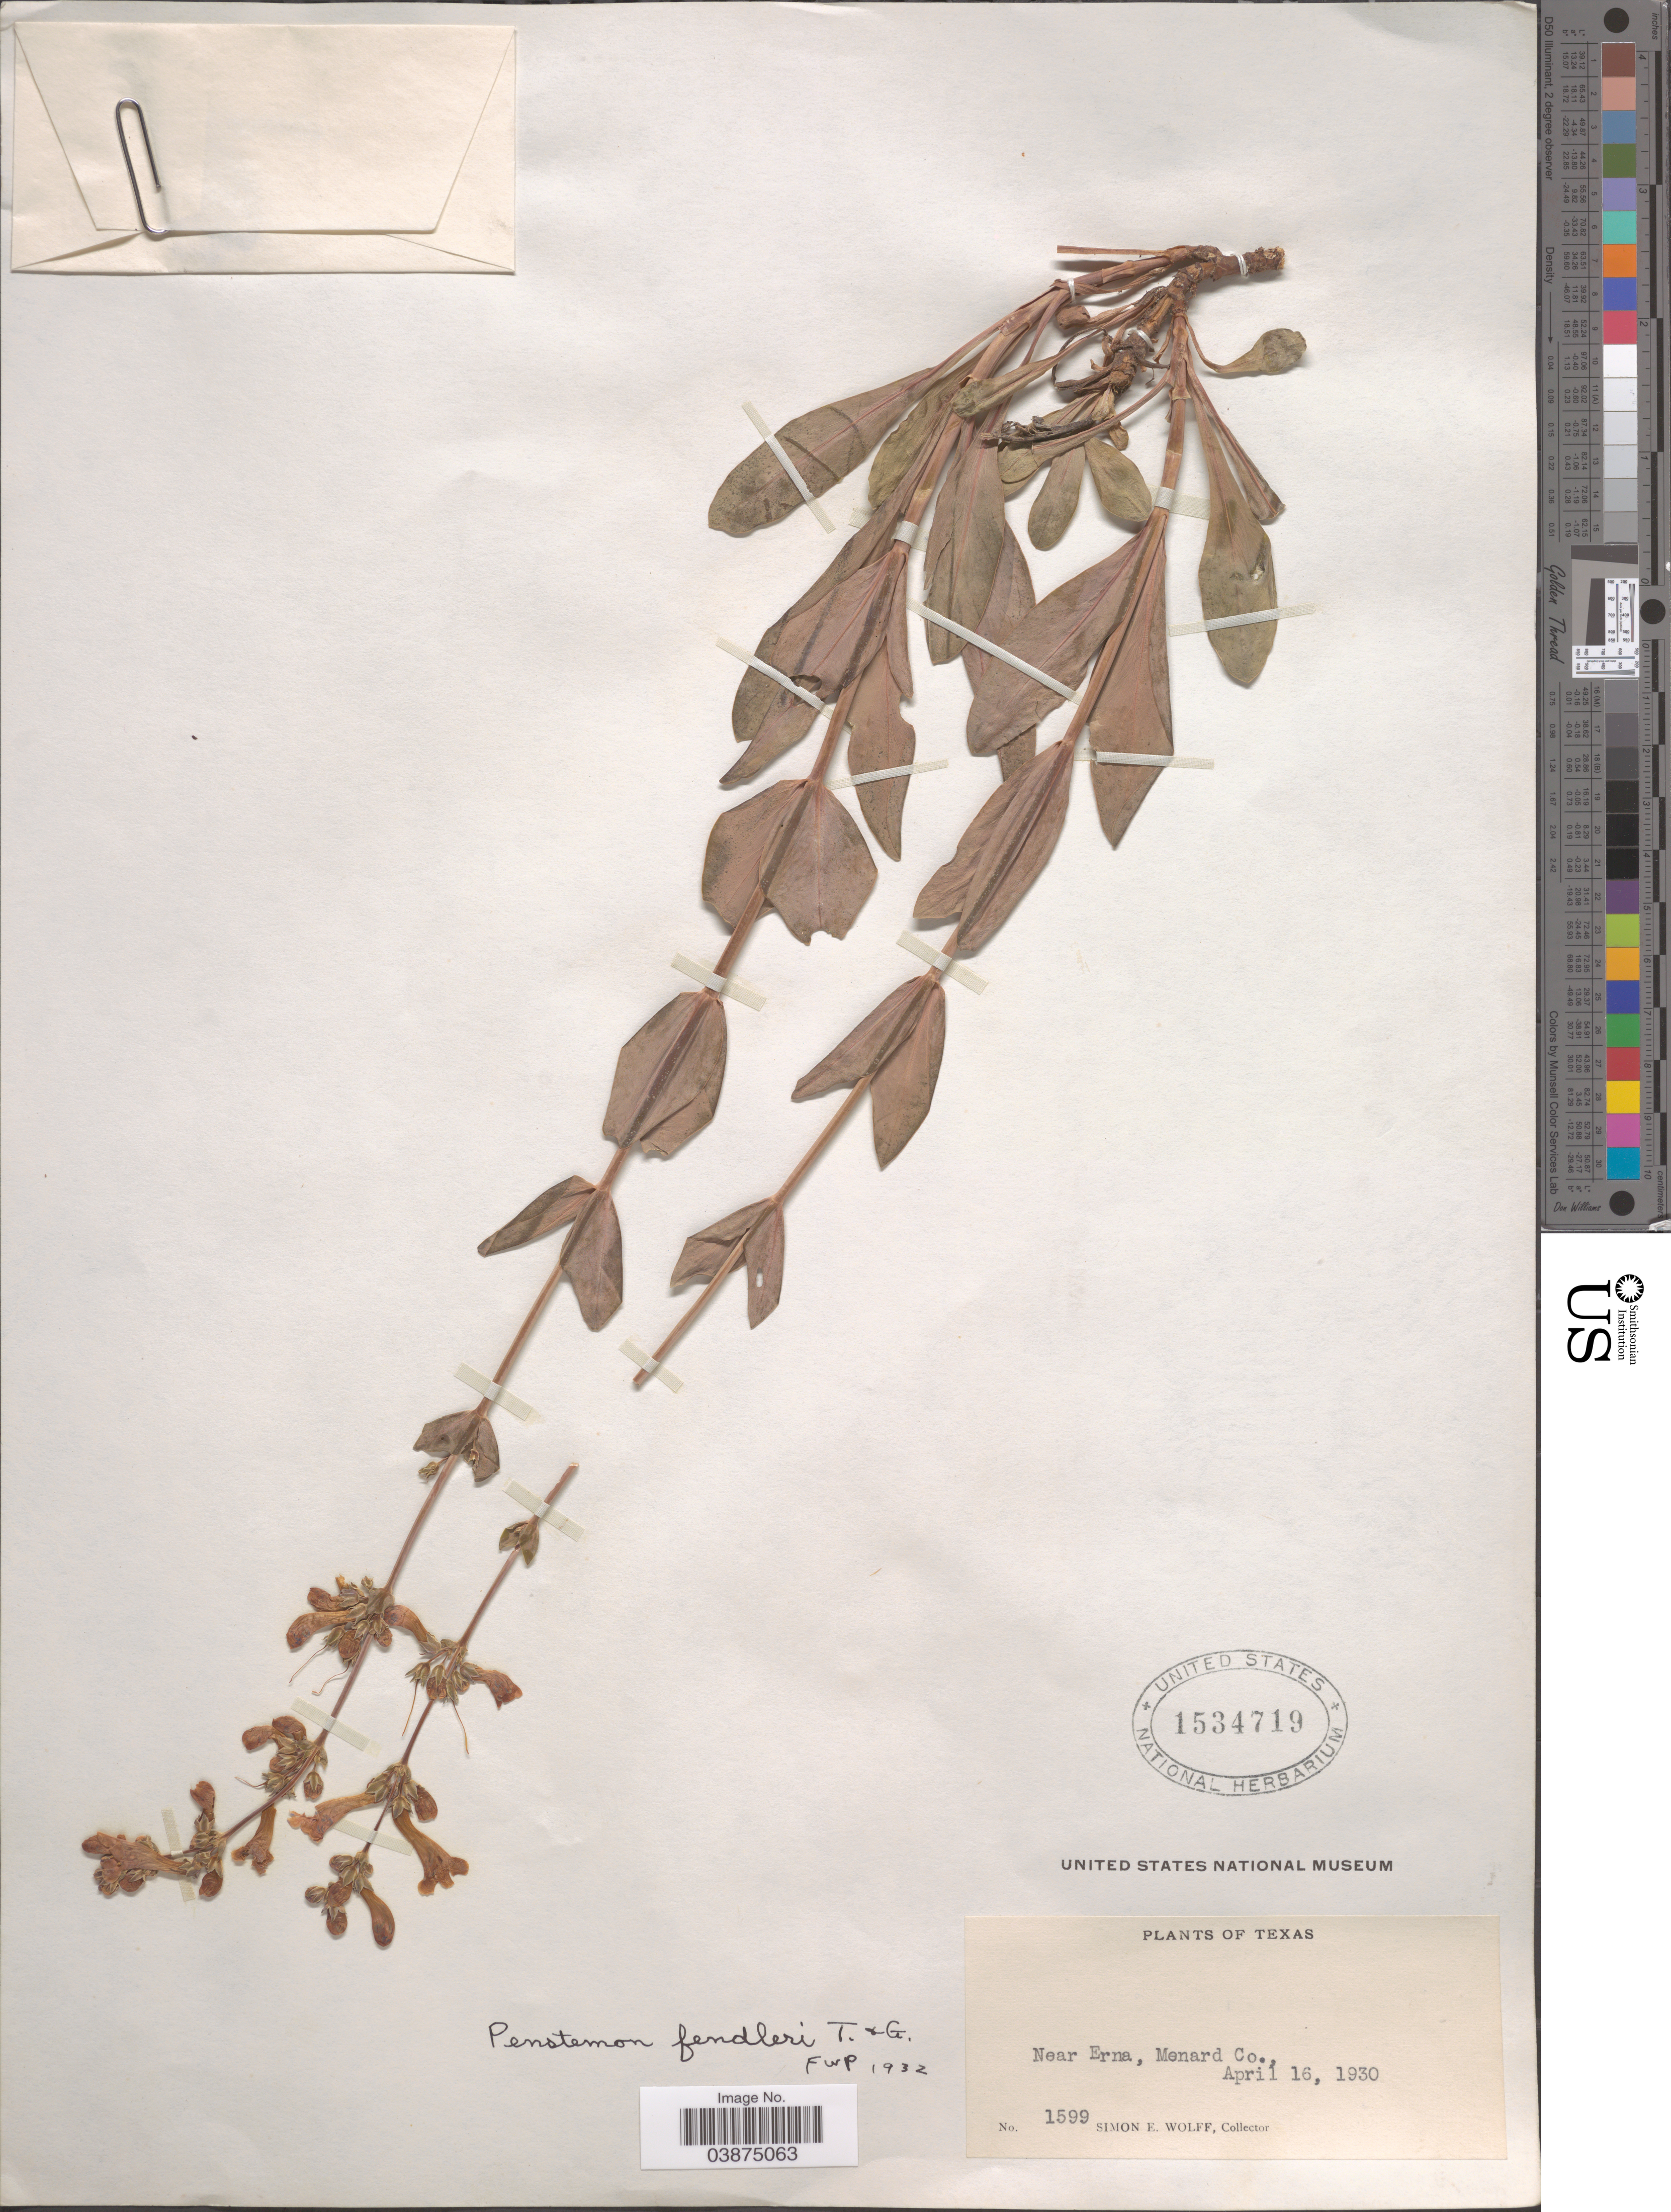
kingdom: Plantae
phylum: Tracheophyta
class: Magnoliopsida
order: Lamiales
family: Plantaginaceae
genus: Penstemon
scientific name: Penstemon fendleri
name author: Torr. & A. Gray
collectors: S. E. Wolff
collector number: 1599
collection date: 1930-04-16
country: United States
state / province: Texas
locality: Near Erna, Menard Co.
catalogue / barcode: US 1534719